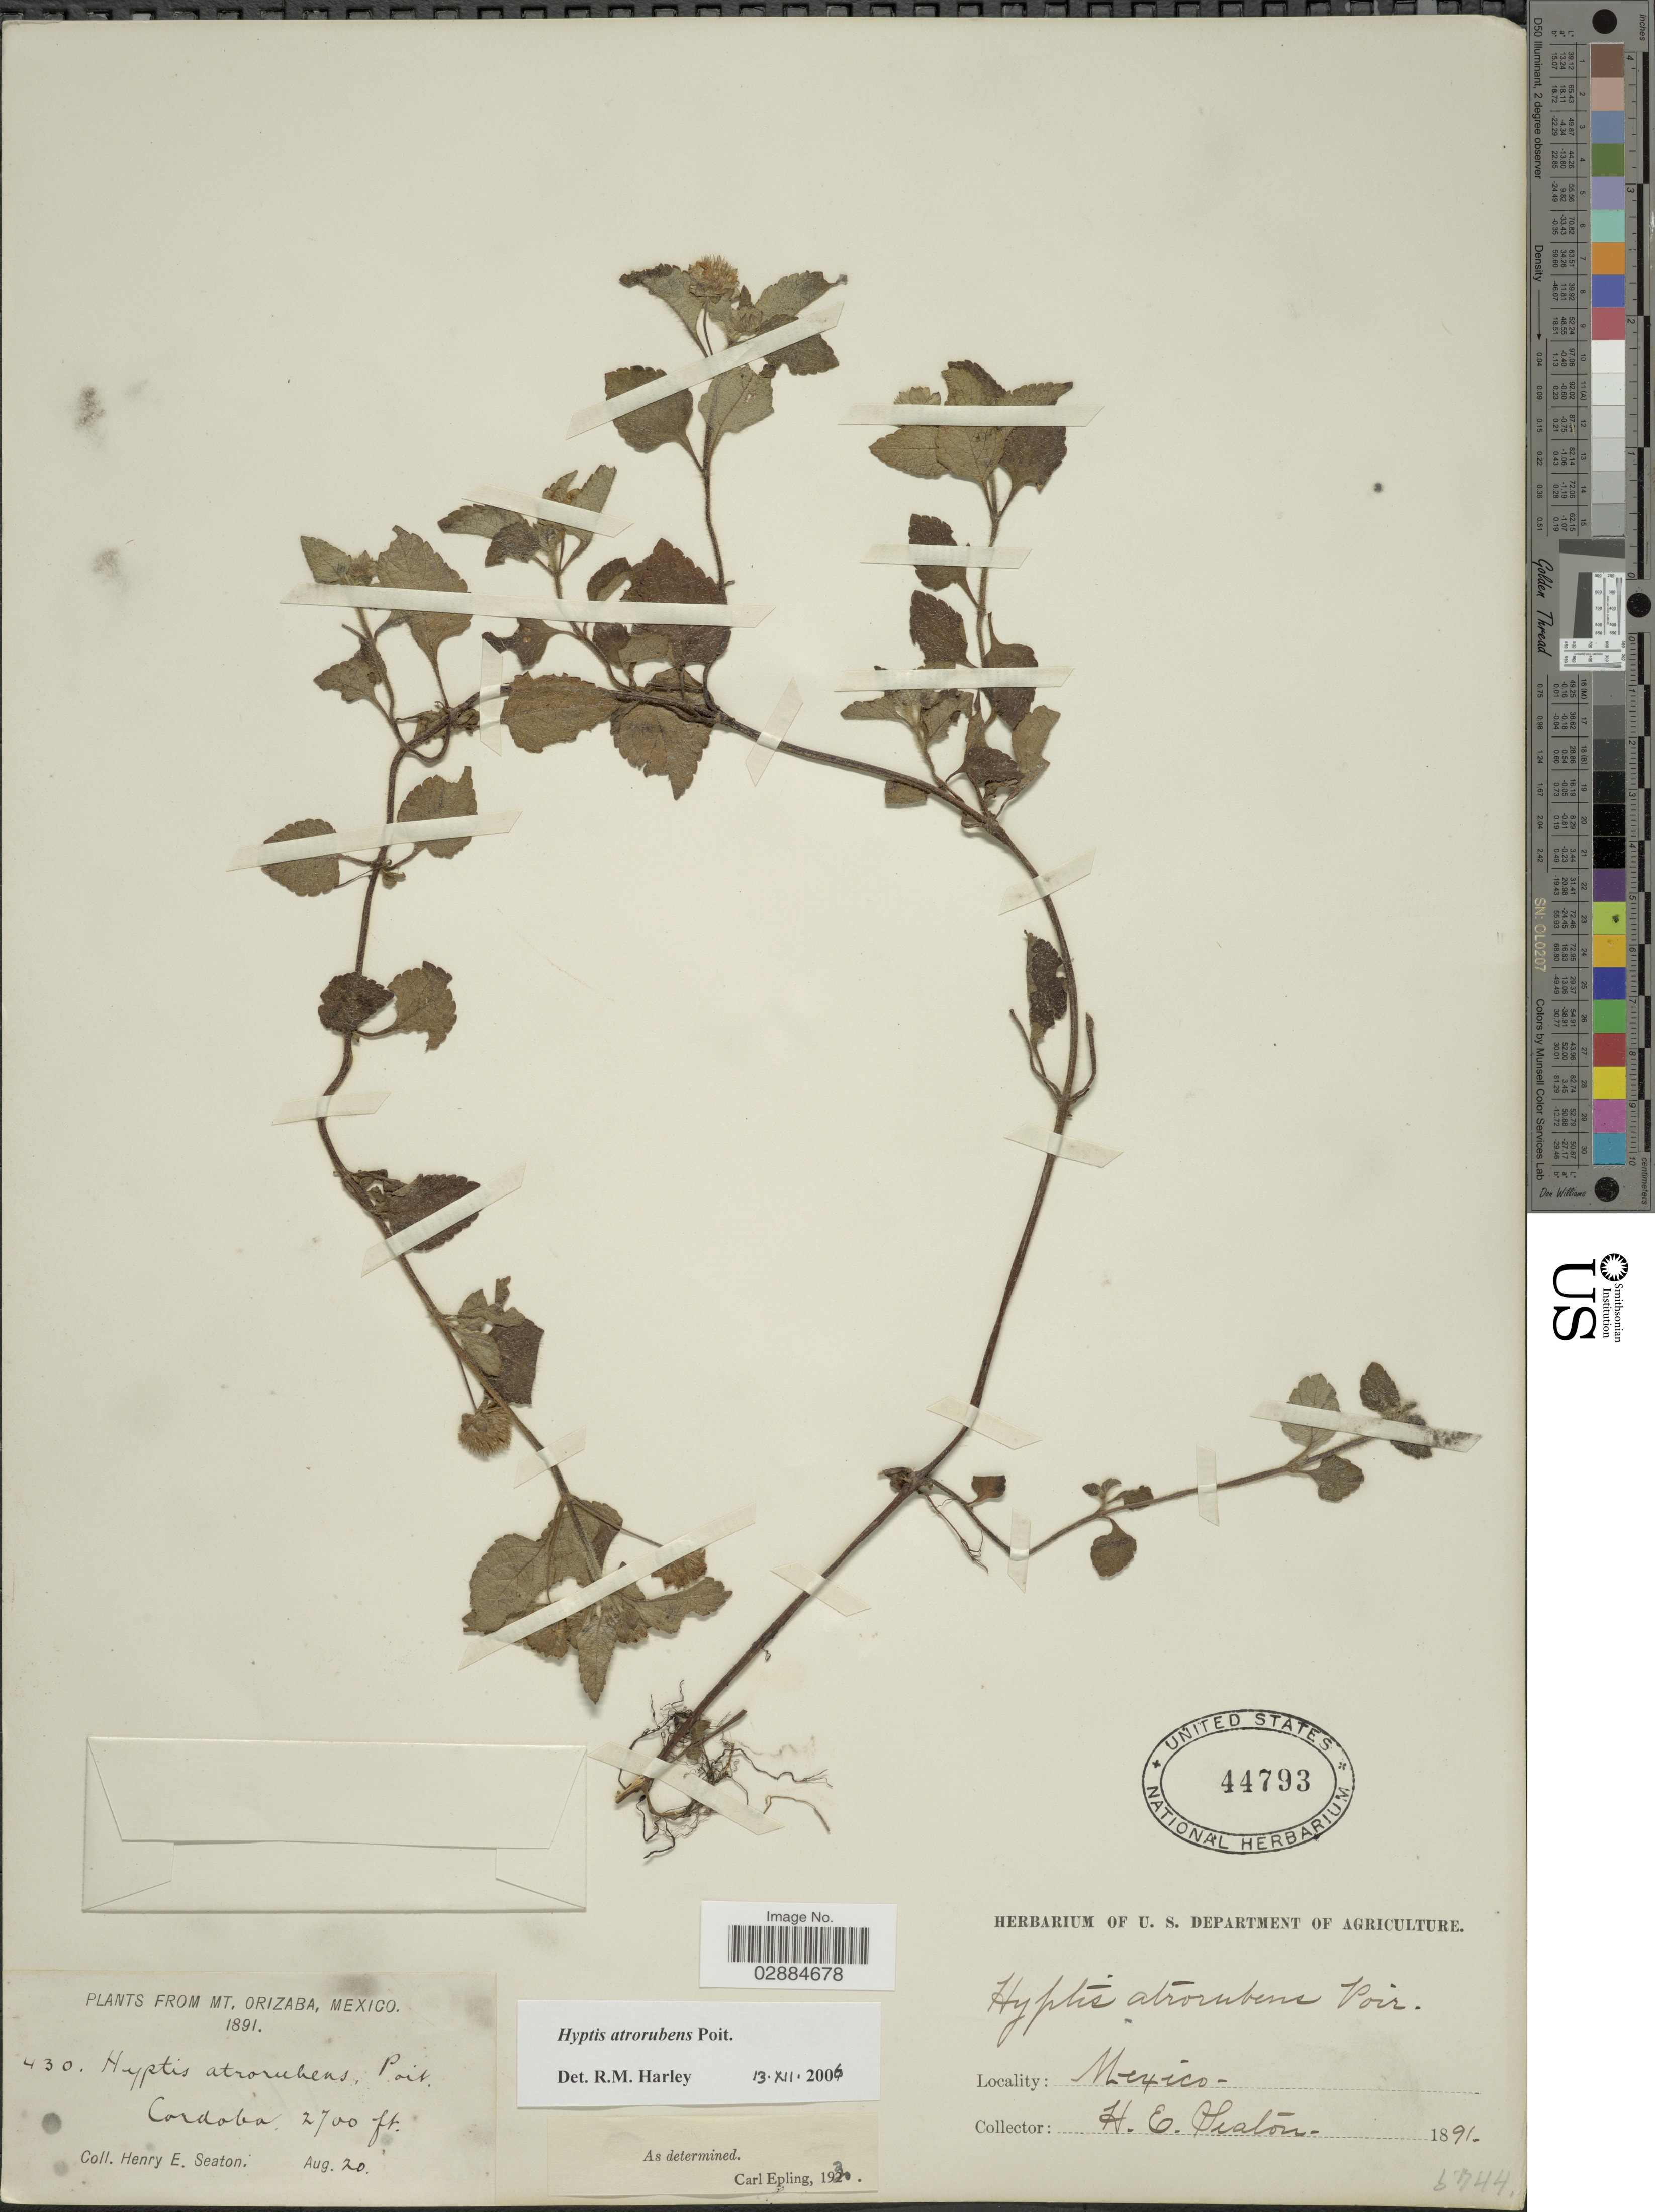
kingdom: Plantae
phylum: Tracheophyta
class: Magnoliopsida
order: Lamiales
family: Lamiaceae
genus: Hyptis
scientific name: Hyptis atrorubens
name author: Poit.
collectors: H. E. Seaton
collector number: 430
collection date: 1891-08-20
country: Mexico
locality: Mt. Orizaba, Cordova.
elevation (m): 823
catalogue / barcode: US 44793